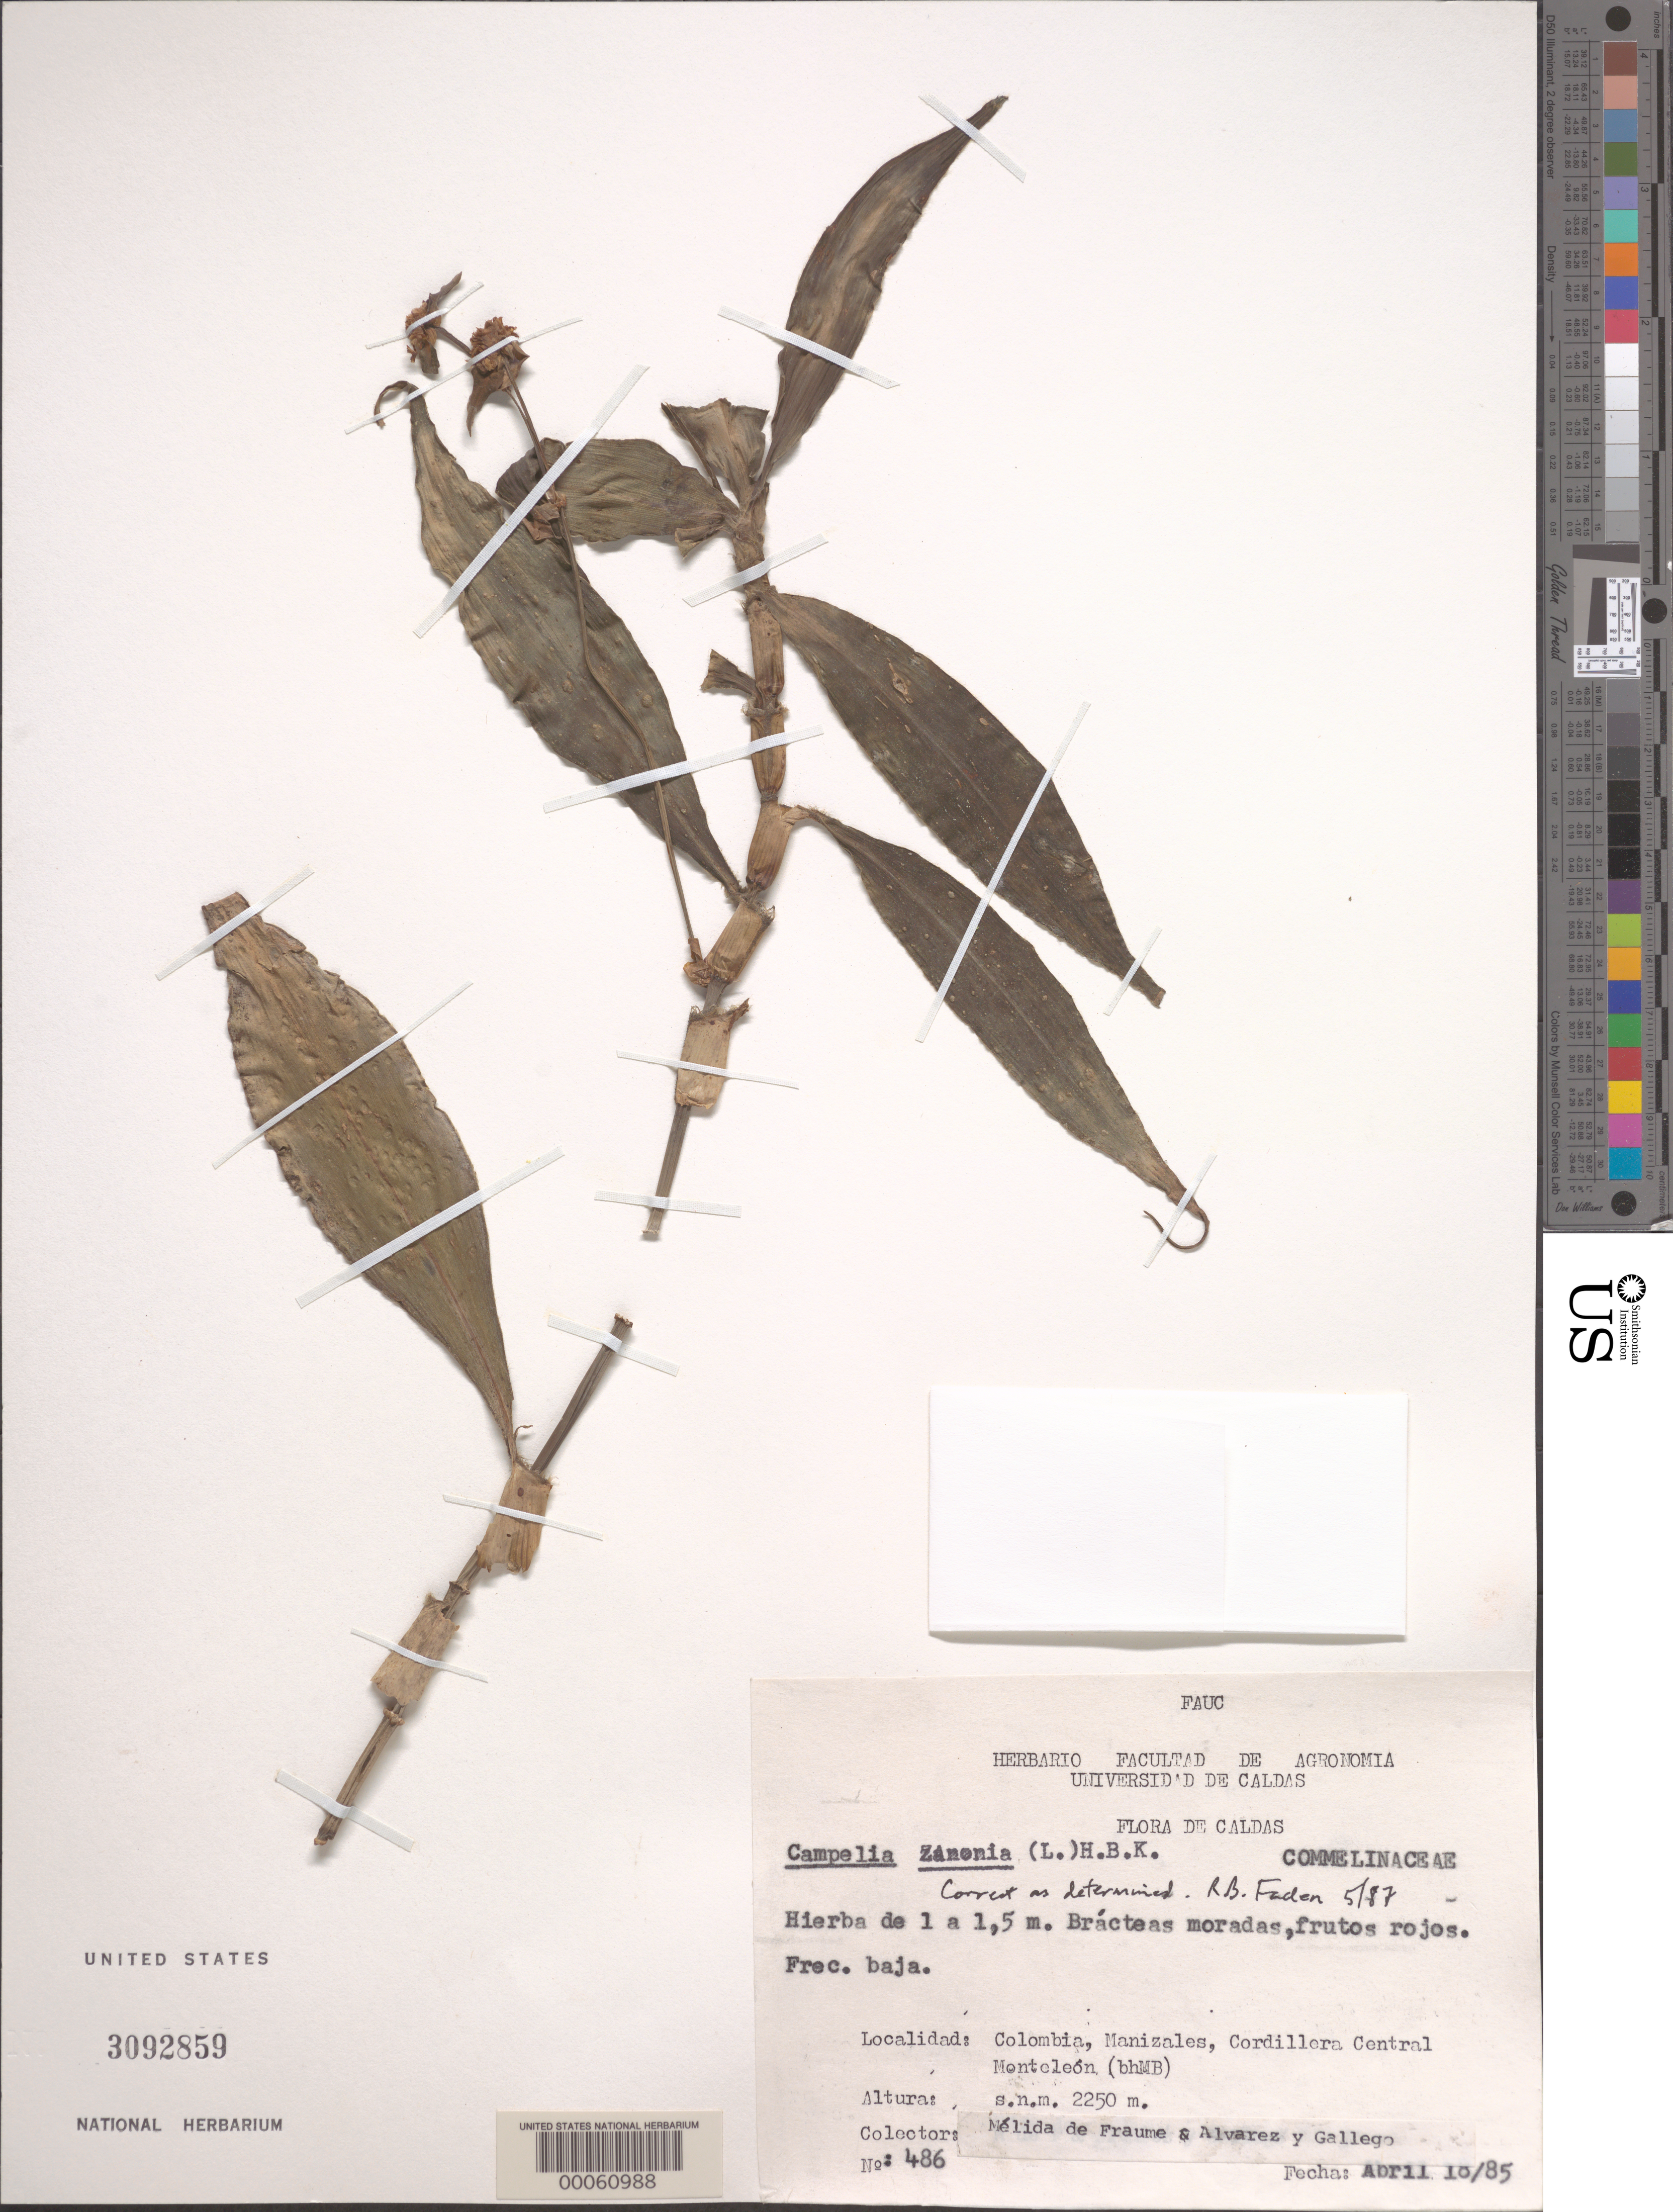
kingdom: Plantae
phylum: Tracheophyta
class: Liliopsida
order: Commelinales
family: Commelinaceae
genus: Tradescantia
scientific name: Tradescantia zanonia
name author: (L.) Sw.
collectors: M. Fraume & A. Gallego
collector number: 486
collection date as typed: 18 Apr 1985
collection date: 1985-04-18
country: Colombia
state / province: Caldas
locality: Manizales, Cordillera Central Monte Leon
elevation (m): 2250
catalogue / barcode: US 3092859